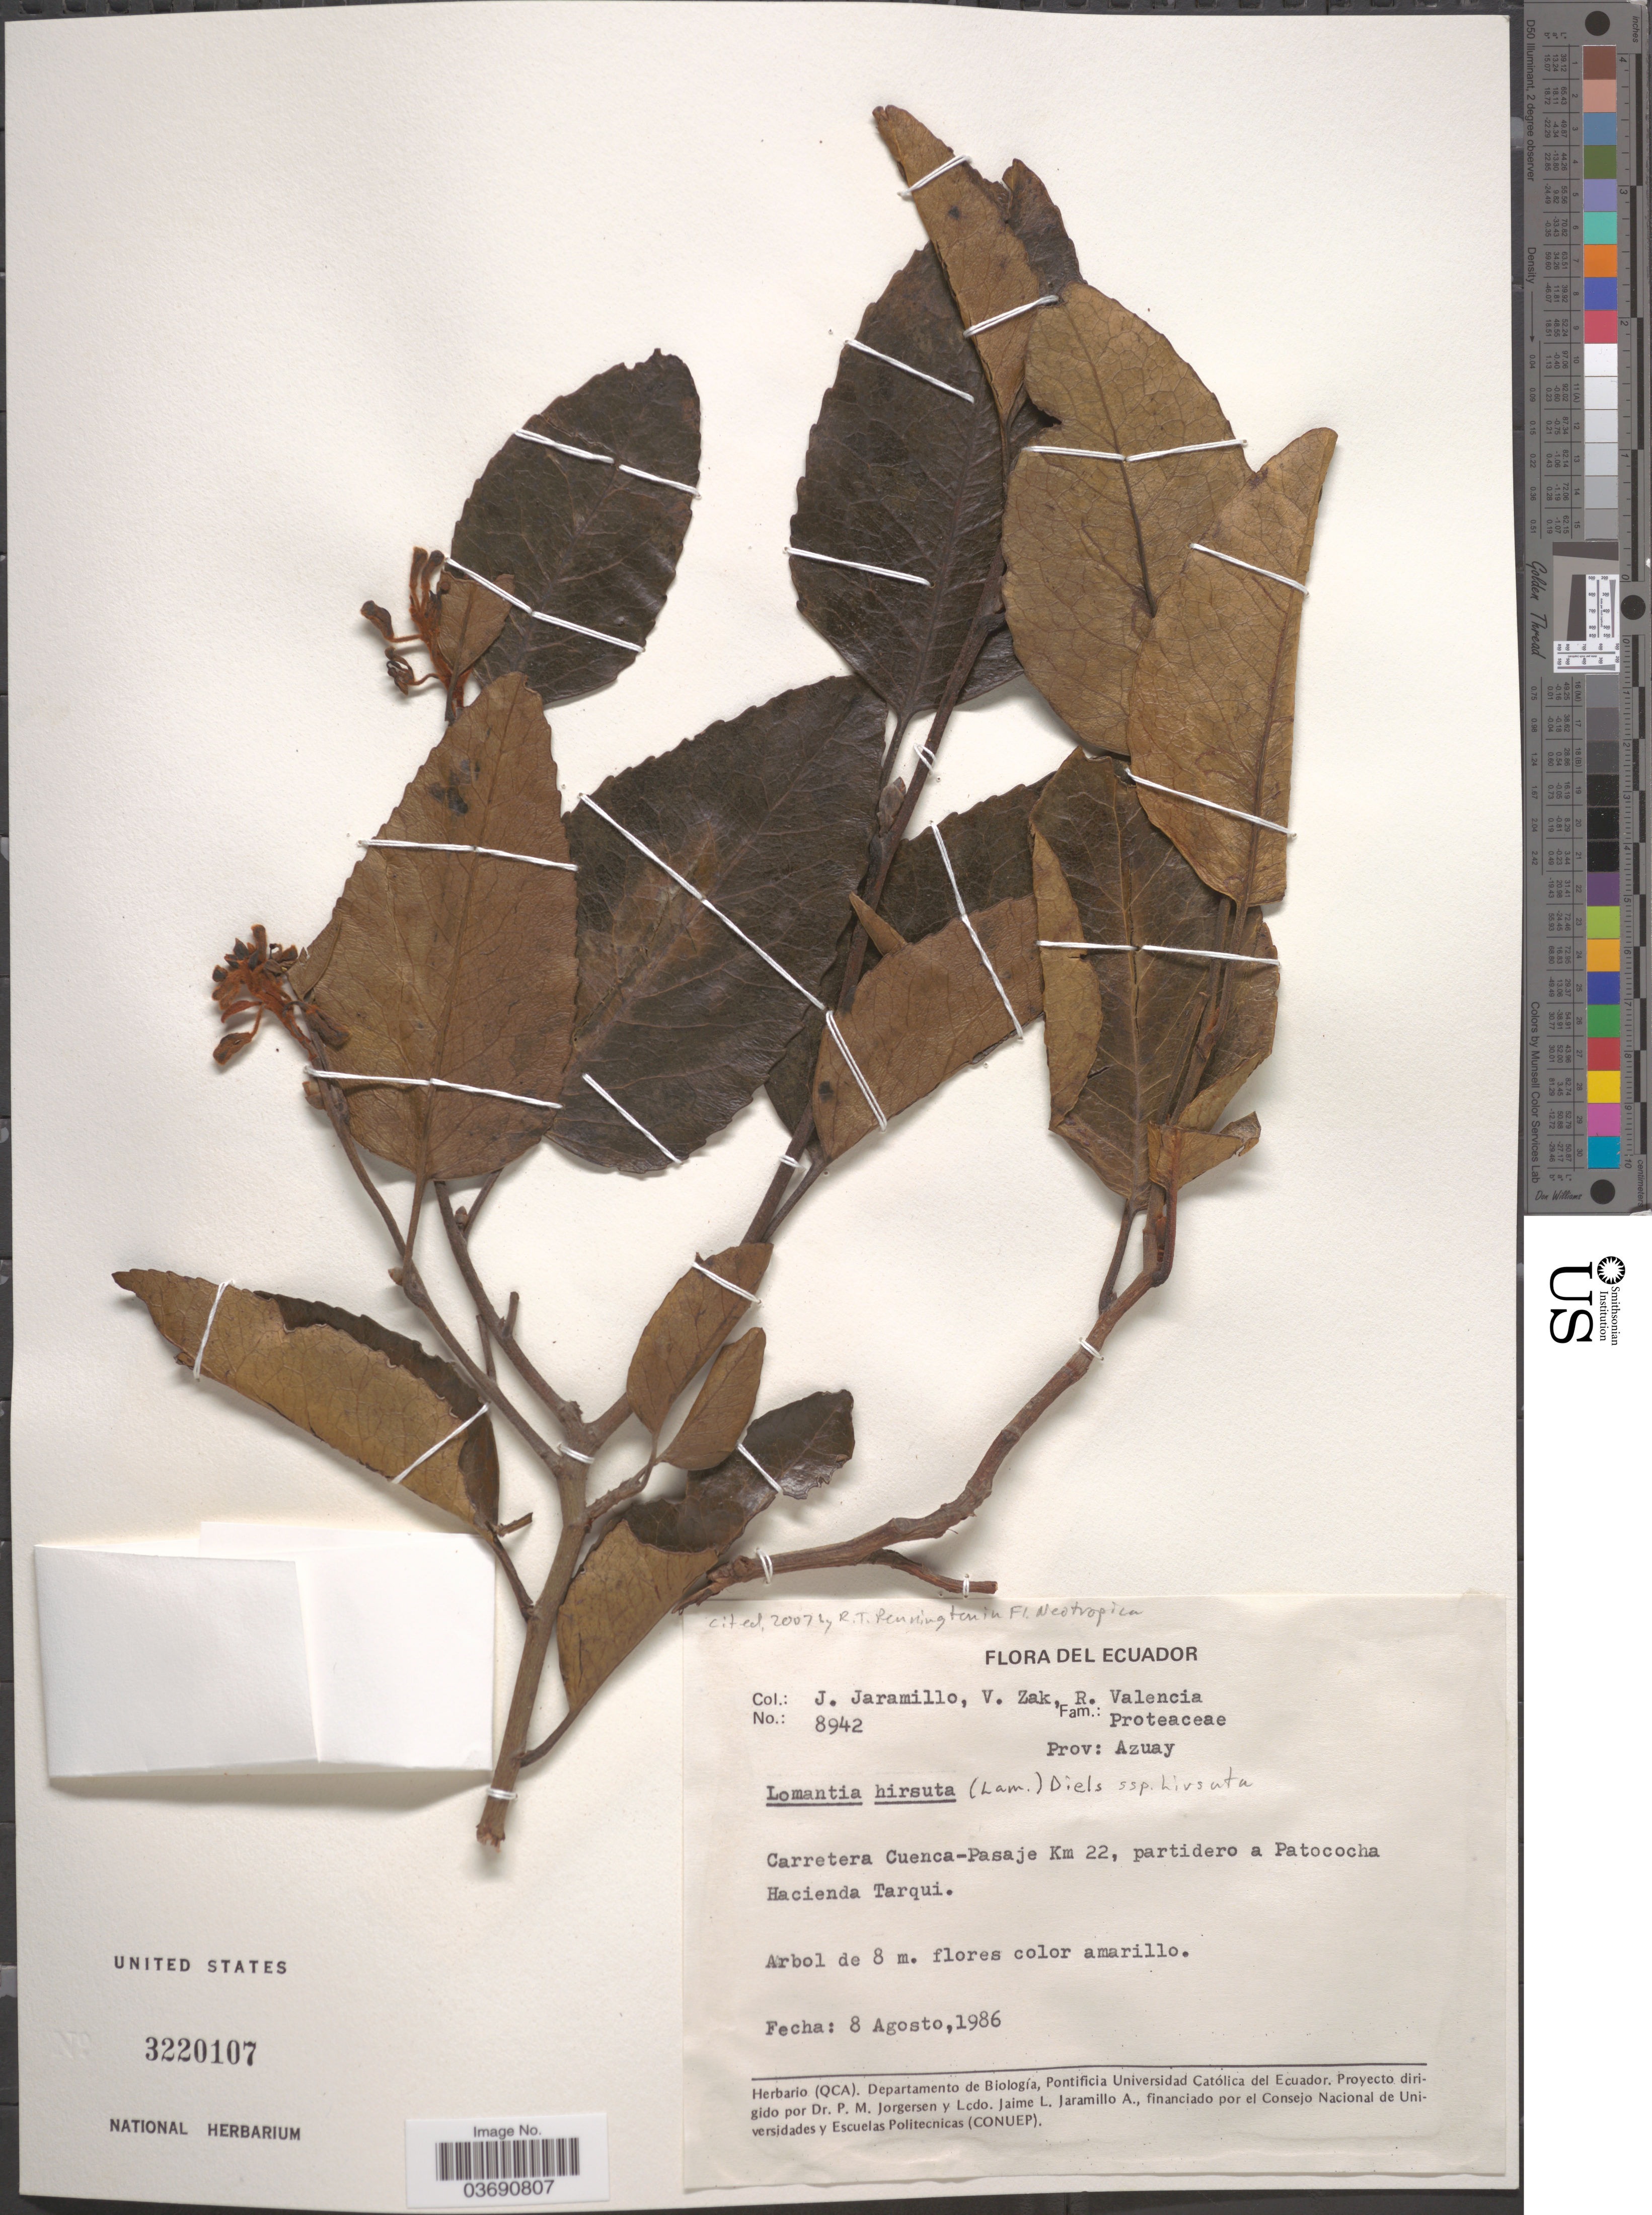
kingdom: Plantae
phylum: Tracheophyta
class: Magnoliopsida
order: Proteales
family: Proteaceae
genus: Lomatia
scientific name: Lomatia hirsuta subsp. hirsuta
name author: (Lam.) Diels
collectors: J. Jaramillo, V. Zak & R. Valencia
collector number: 8942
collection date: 1986-08-08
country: Ecuador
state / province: Azuay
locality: Carretera Cuenca-Pasaje Km 22, partidero a Patococha Hacienda Tarqui.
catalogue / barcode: US 3220107